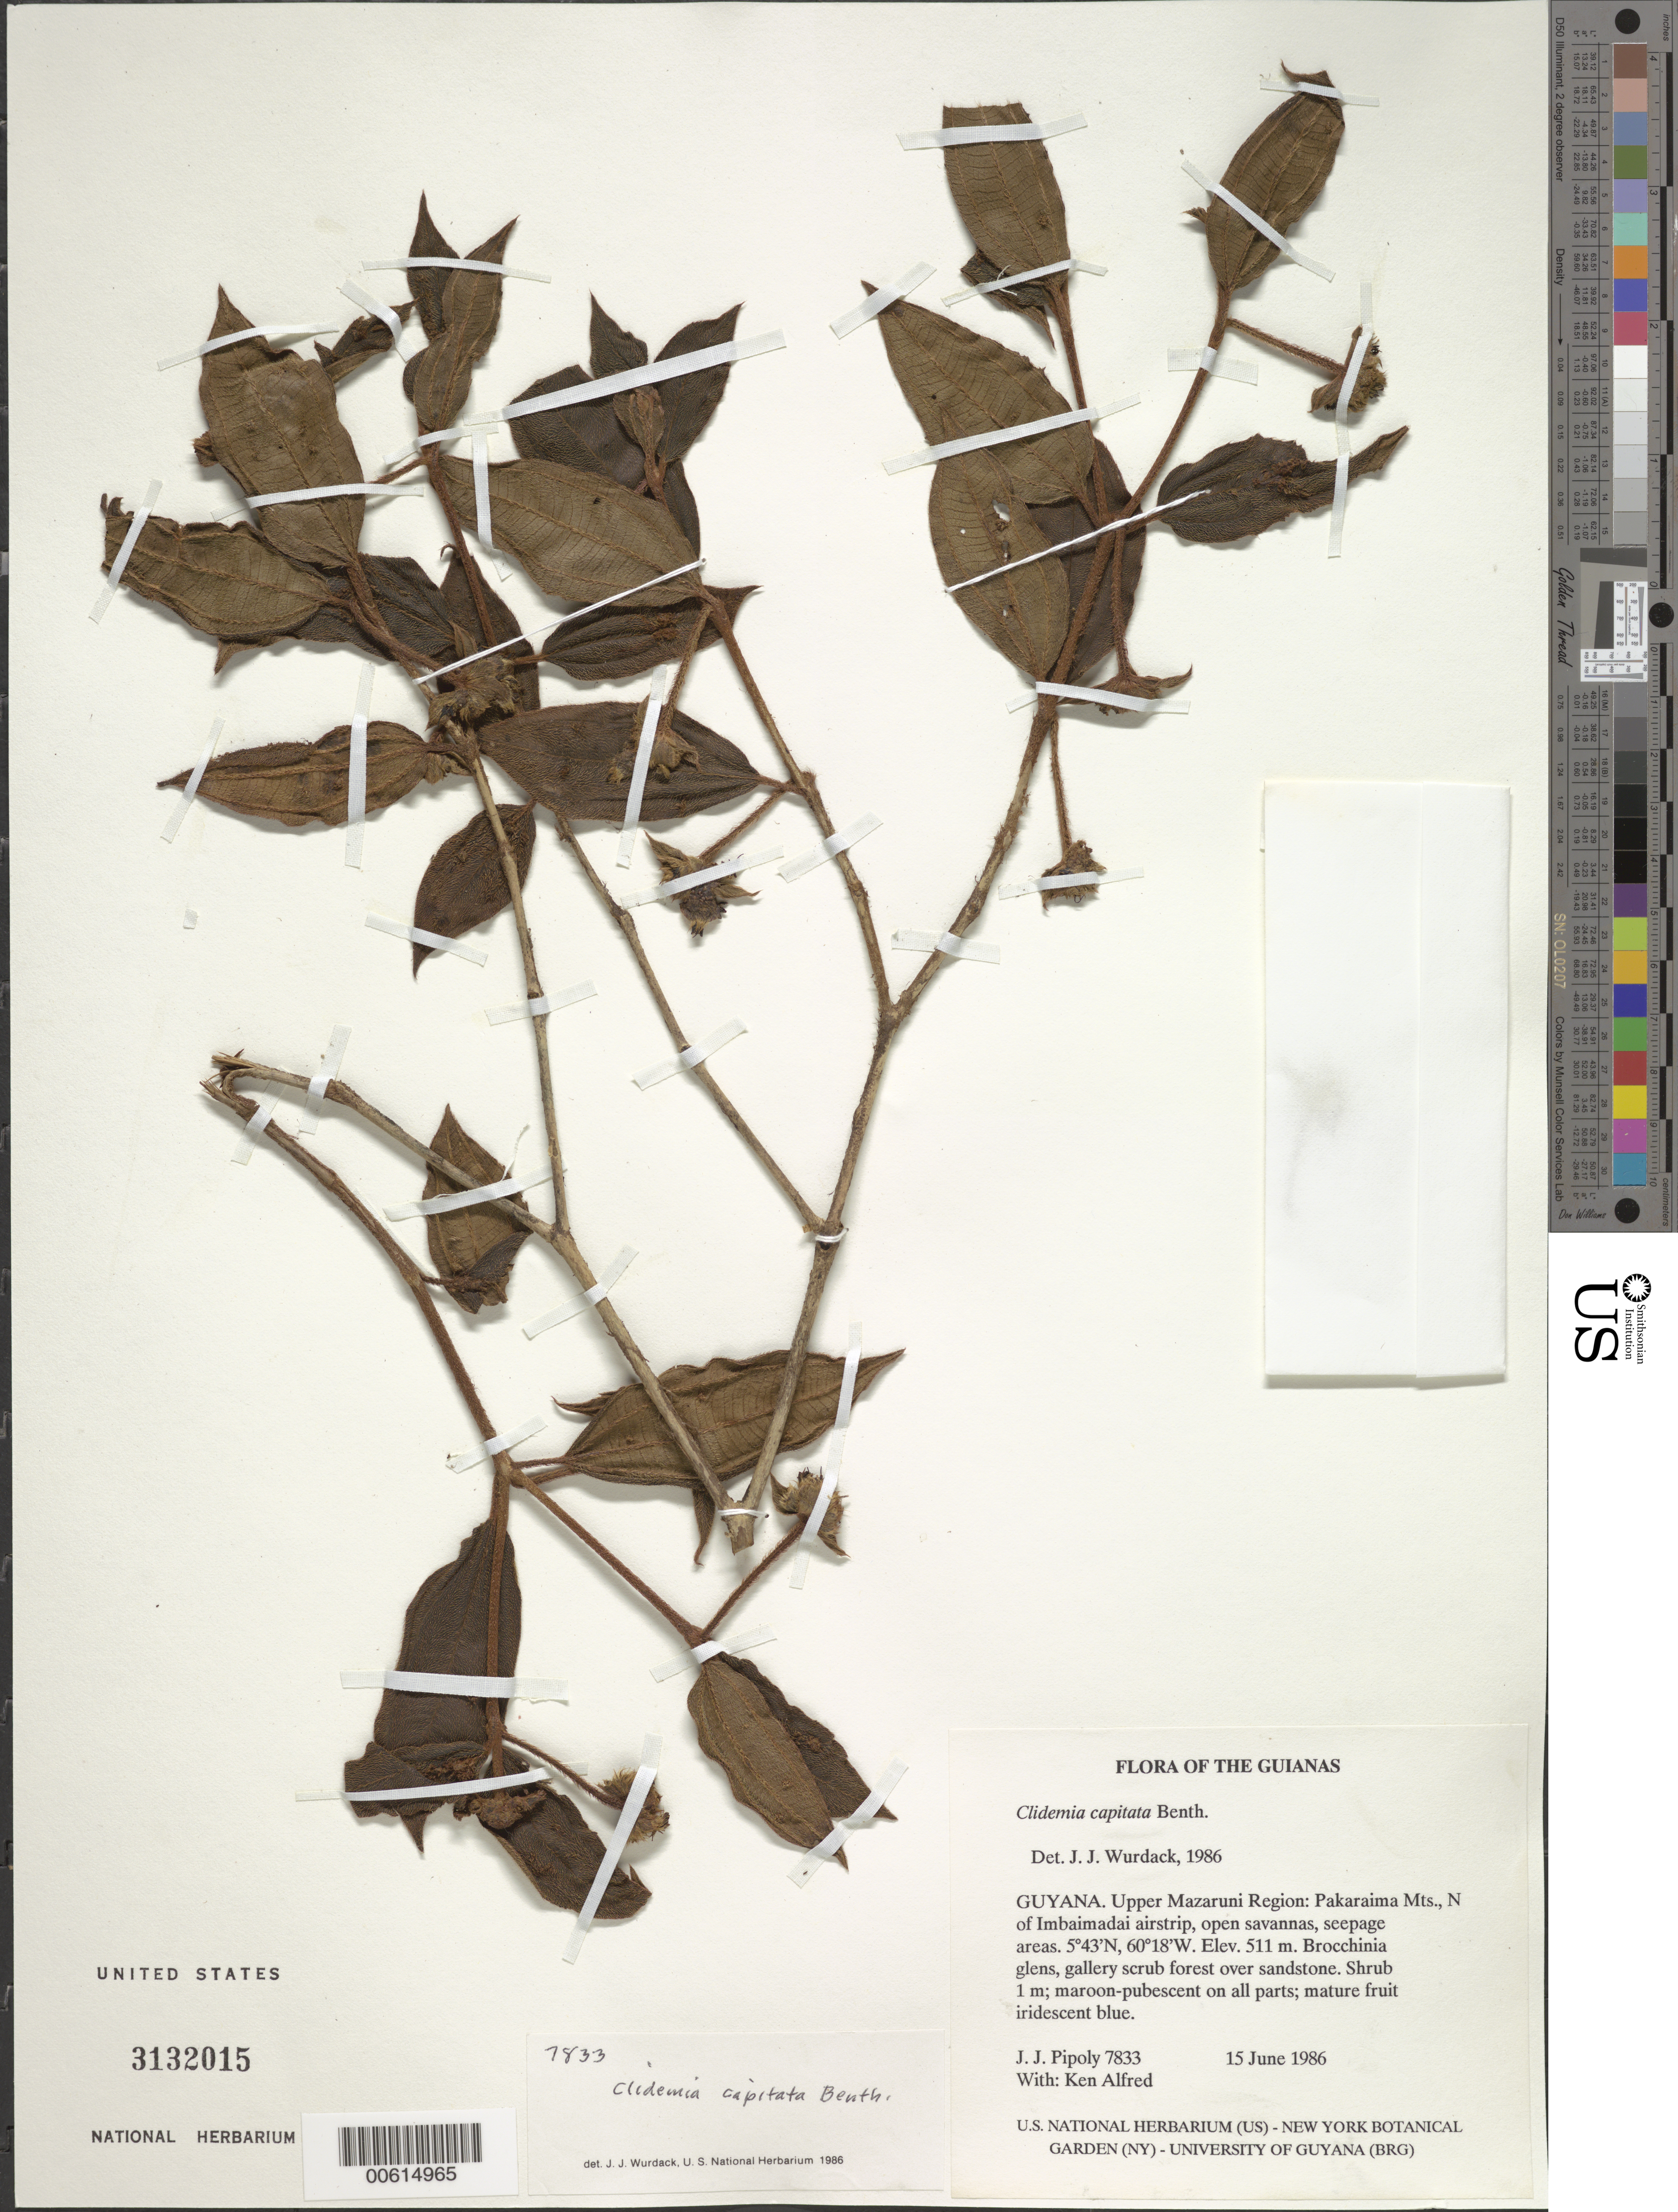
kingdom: Plantae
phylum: Tracheophyta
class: Magnoliopsida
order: Myrtales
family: Melastomataceae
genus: Clidemia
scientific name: Clidemia capitata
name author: Benth.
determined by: Wurdack, John J., (US), US (UNITED STATES)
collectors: J. J. Pipoly & K. Alfred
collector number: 7833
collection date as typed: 15 June 1986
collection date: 1986-06-15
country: Guyana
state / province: Cuyuni-Mazaruni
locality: Pakaraima Mts., N of Imbaimadai airstrip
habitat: Open savannas, seepage areas, Brocchinia glens, gallery scrub forest over sandstone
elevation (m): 511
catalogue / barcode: US 3132015